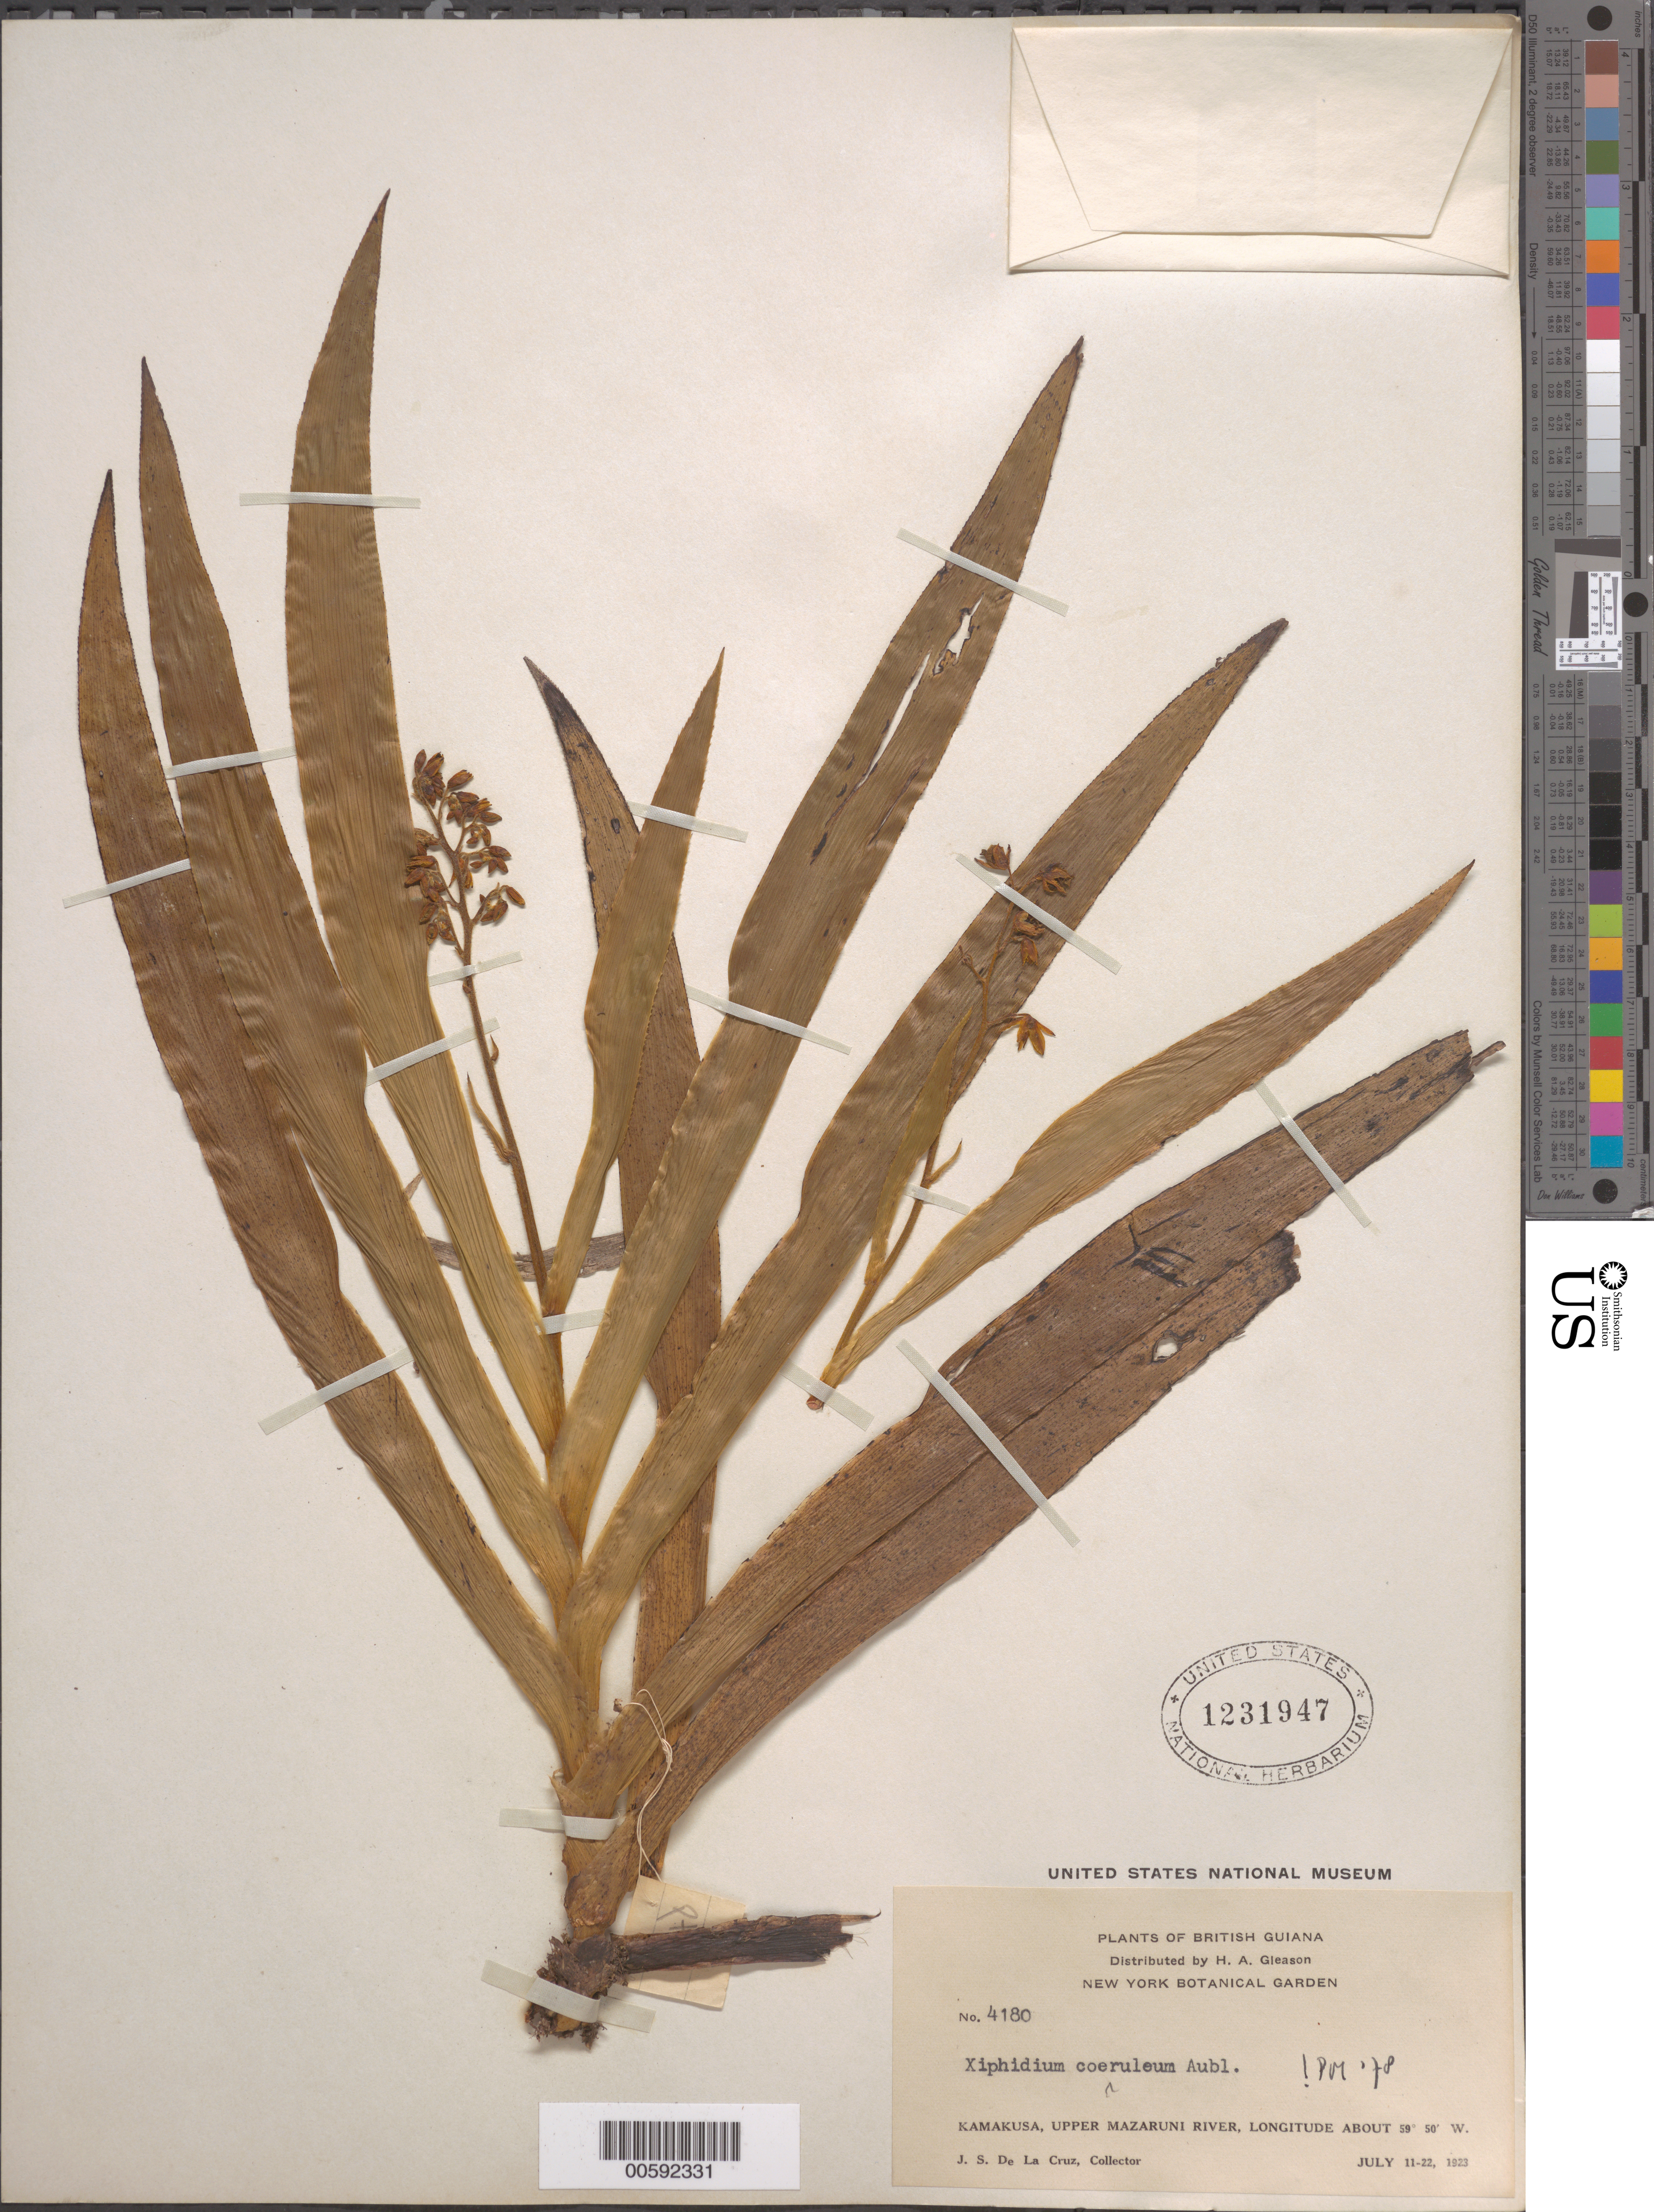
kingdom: Plantae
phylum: Tracheophyta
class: Liliopsida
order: Commelinales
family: Haemodoraceae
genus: Xiphidium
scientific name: Xiphidium caeruleum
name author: Aubl.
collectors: J. S. de la Cruz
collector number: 4180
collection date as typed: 11 Jul 1923 to 22 Jul 1922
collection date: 1922-07-22/1923-07-11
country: Guyana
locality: Kamakusa, Upper Mazaruni River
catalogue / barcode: US 1231947